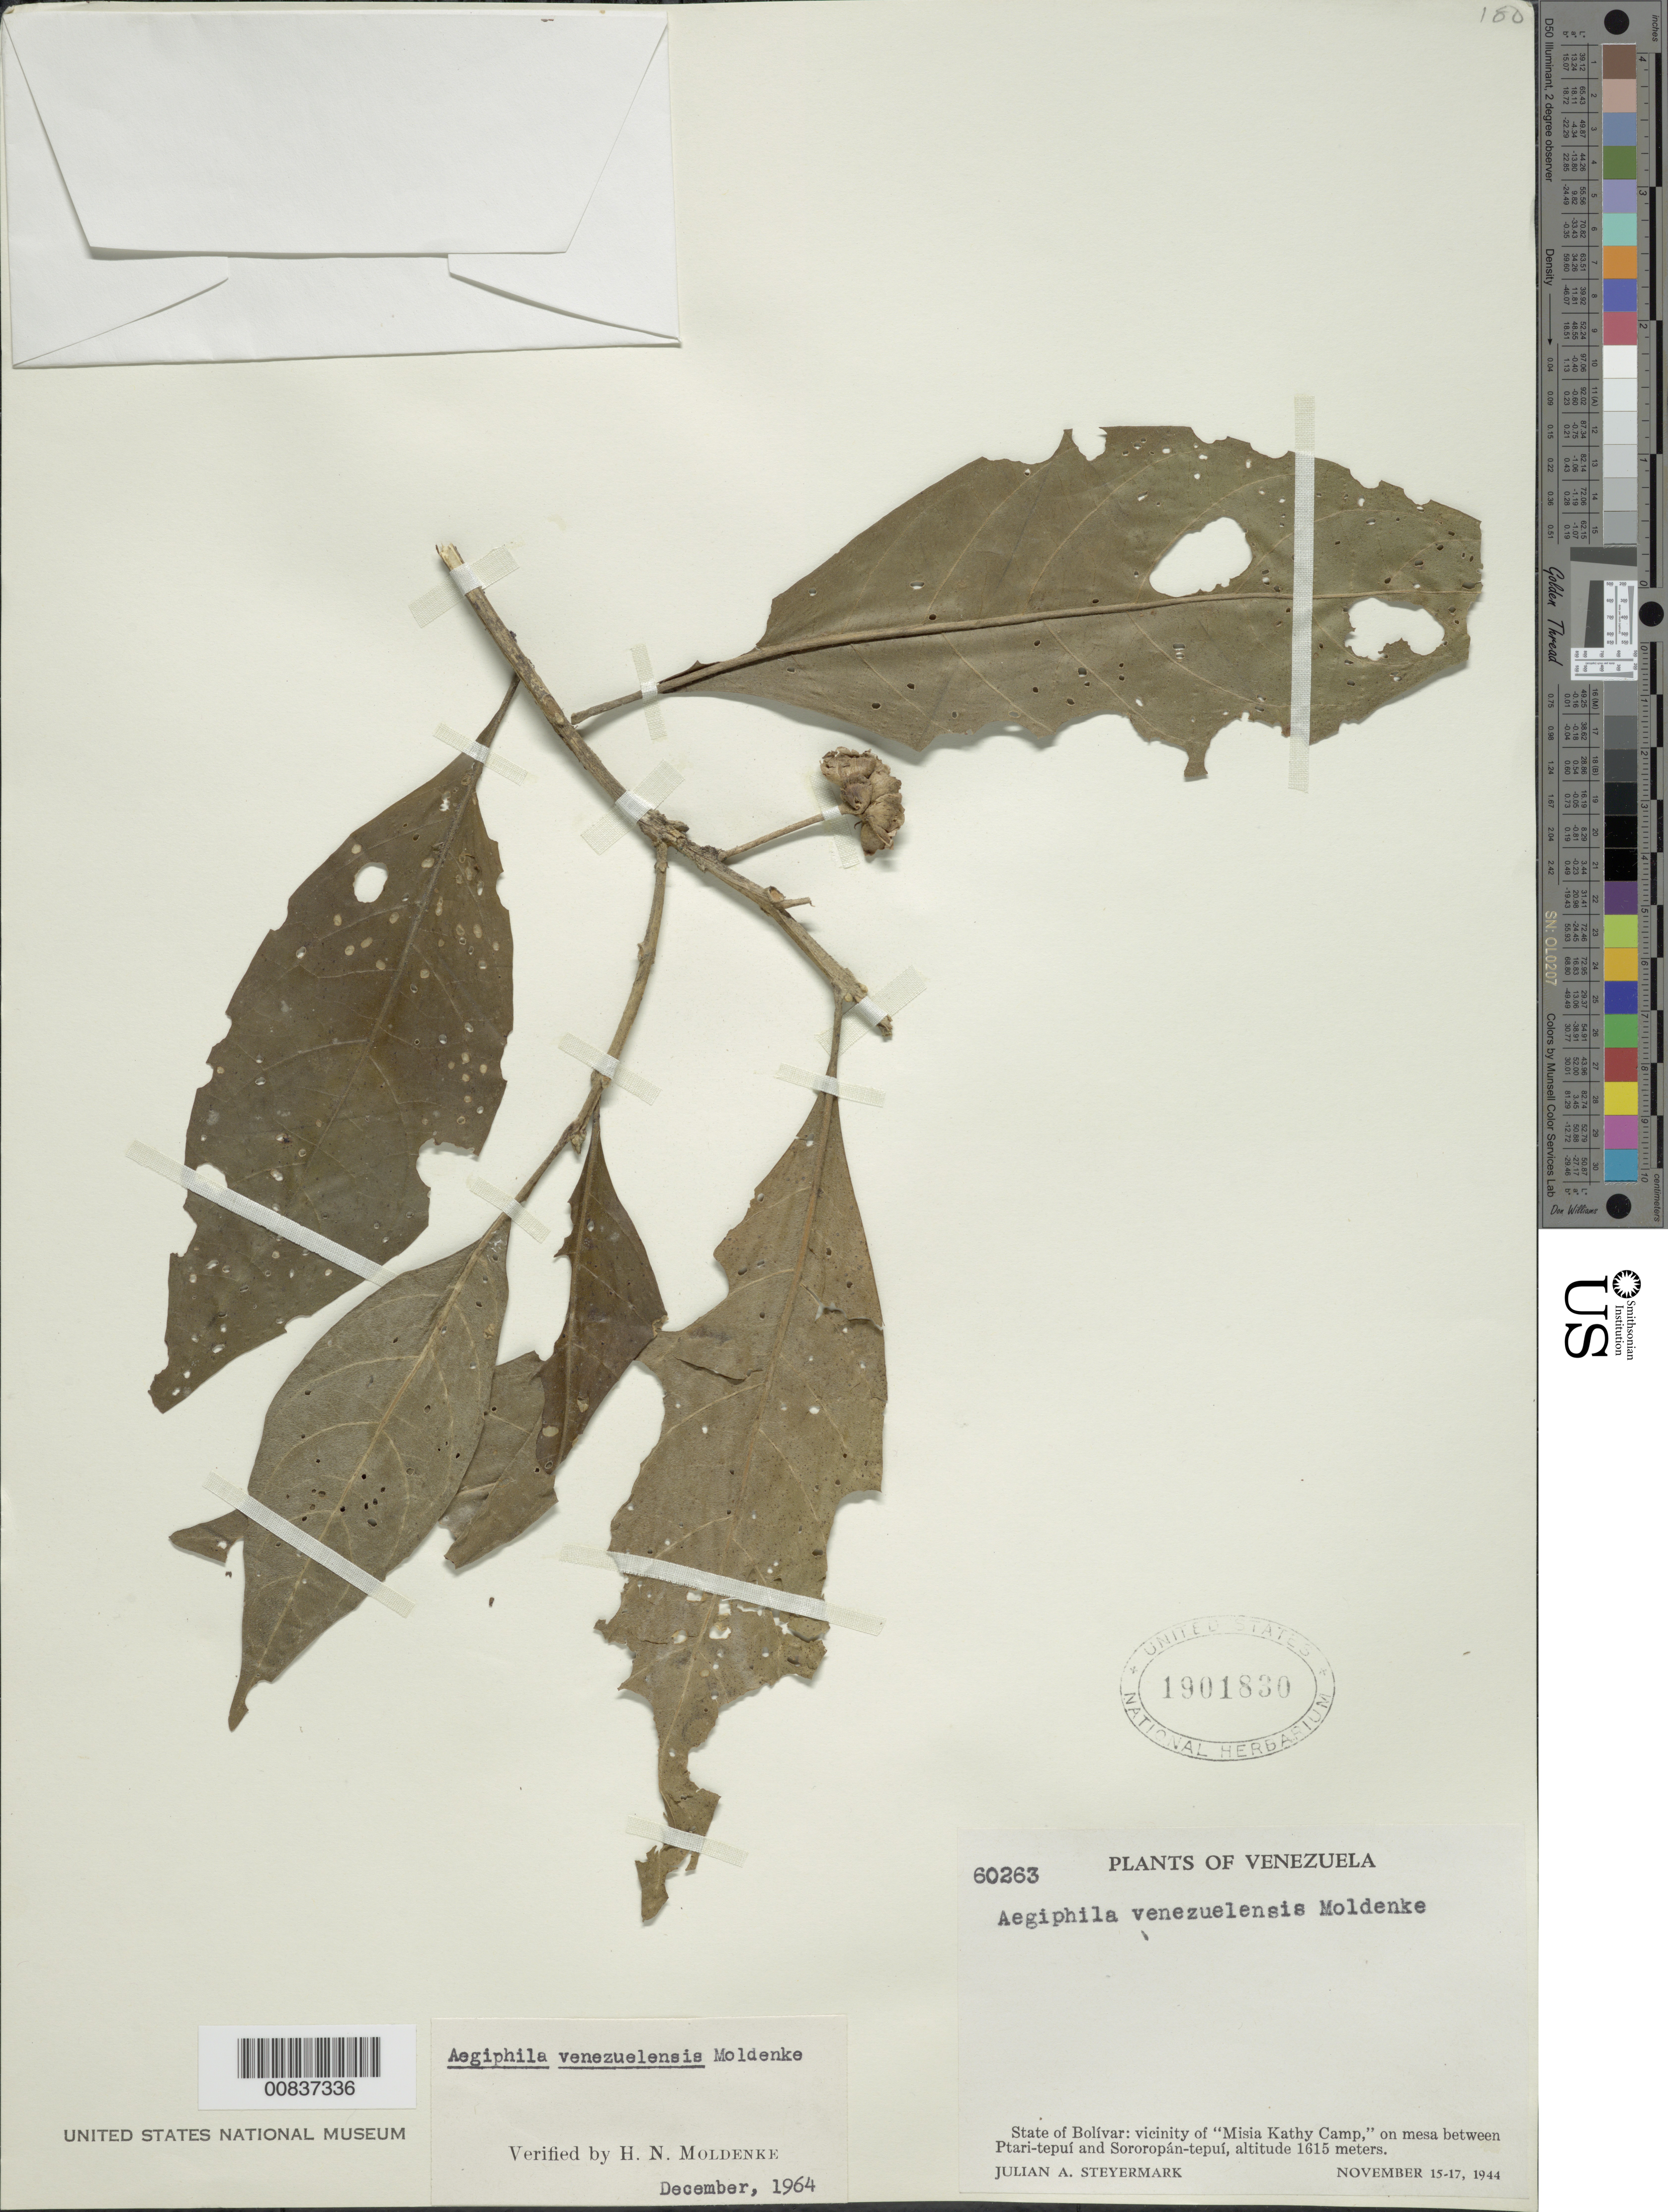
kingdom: Plantae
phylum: Tracheophyta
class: Magnoliopsida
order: Lamiales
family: Lamiaceae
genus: Aegiphila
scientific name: Aegiphila venezuelensis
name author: Moldenke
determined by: Moldenke, H. N.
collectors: J. Steyermark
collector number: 60263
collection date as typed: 15-Nov-44 to 17-Nov-44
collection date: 1944-11-15/1944-11-17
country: Venezuela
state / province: Bolívar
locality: Ptari-tepuí to Sororopán-tepuí, vic. of Misia Kathy Camp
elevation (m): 1615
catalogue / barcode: US 1901830